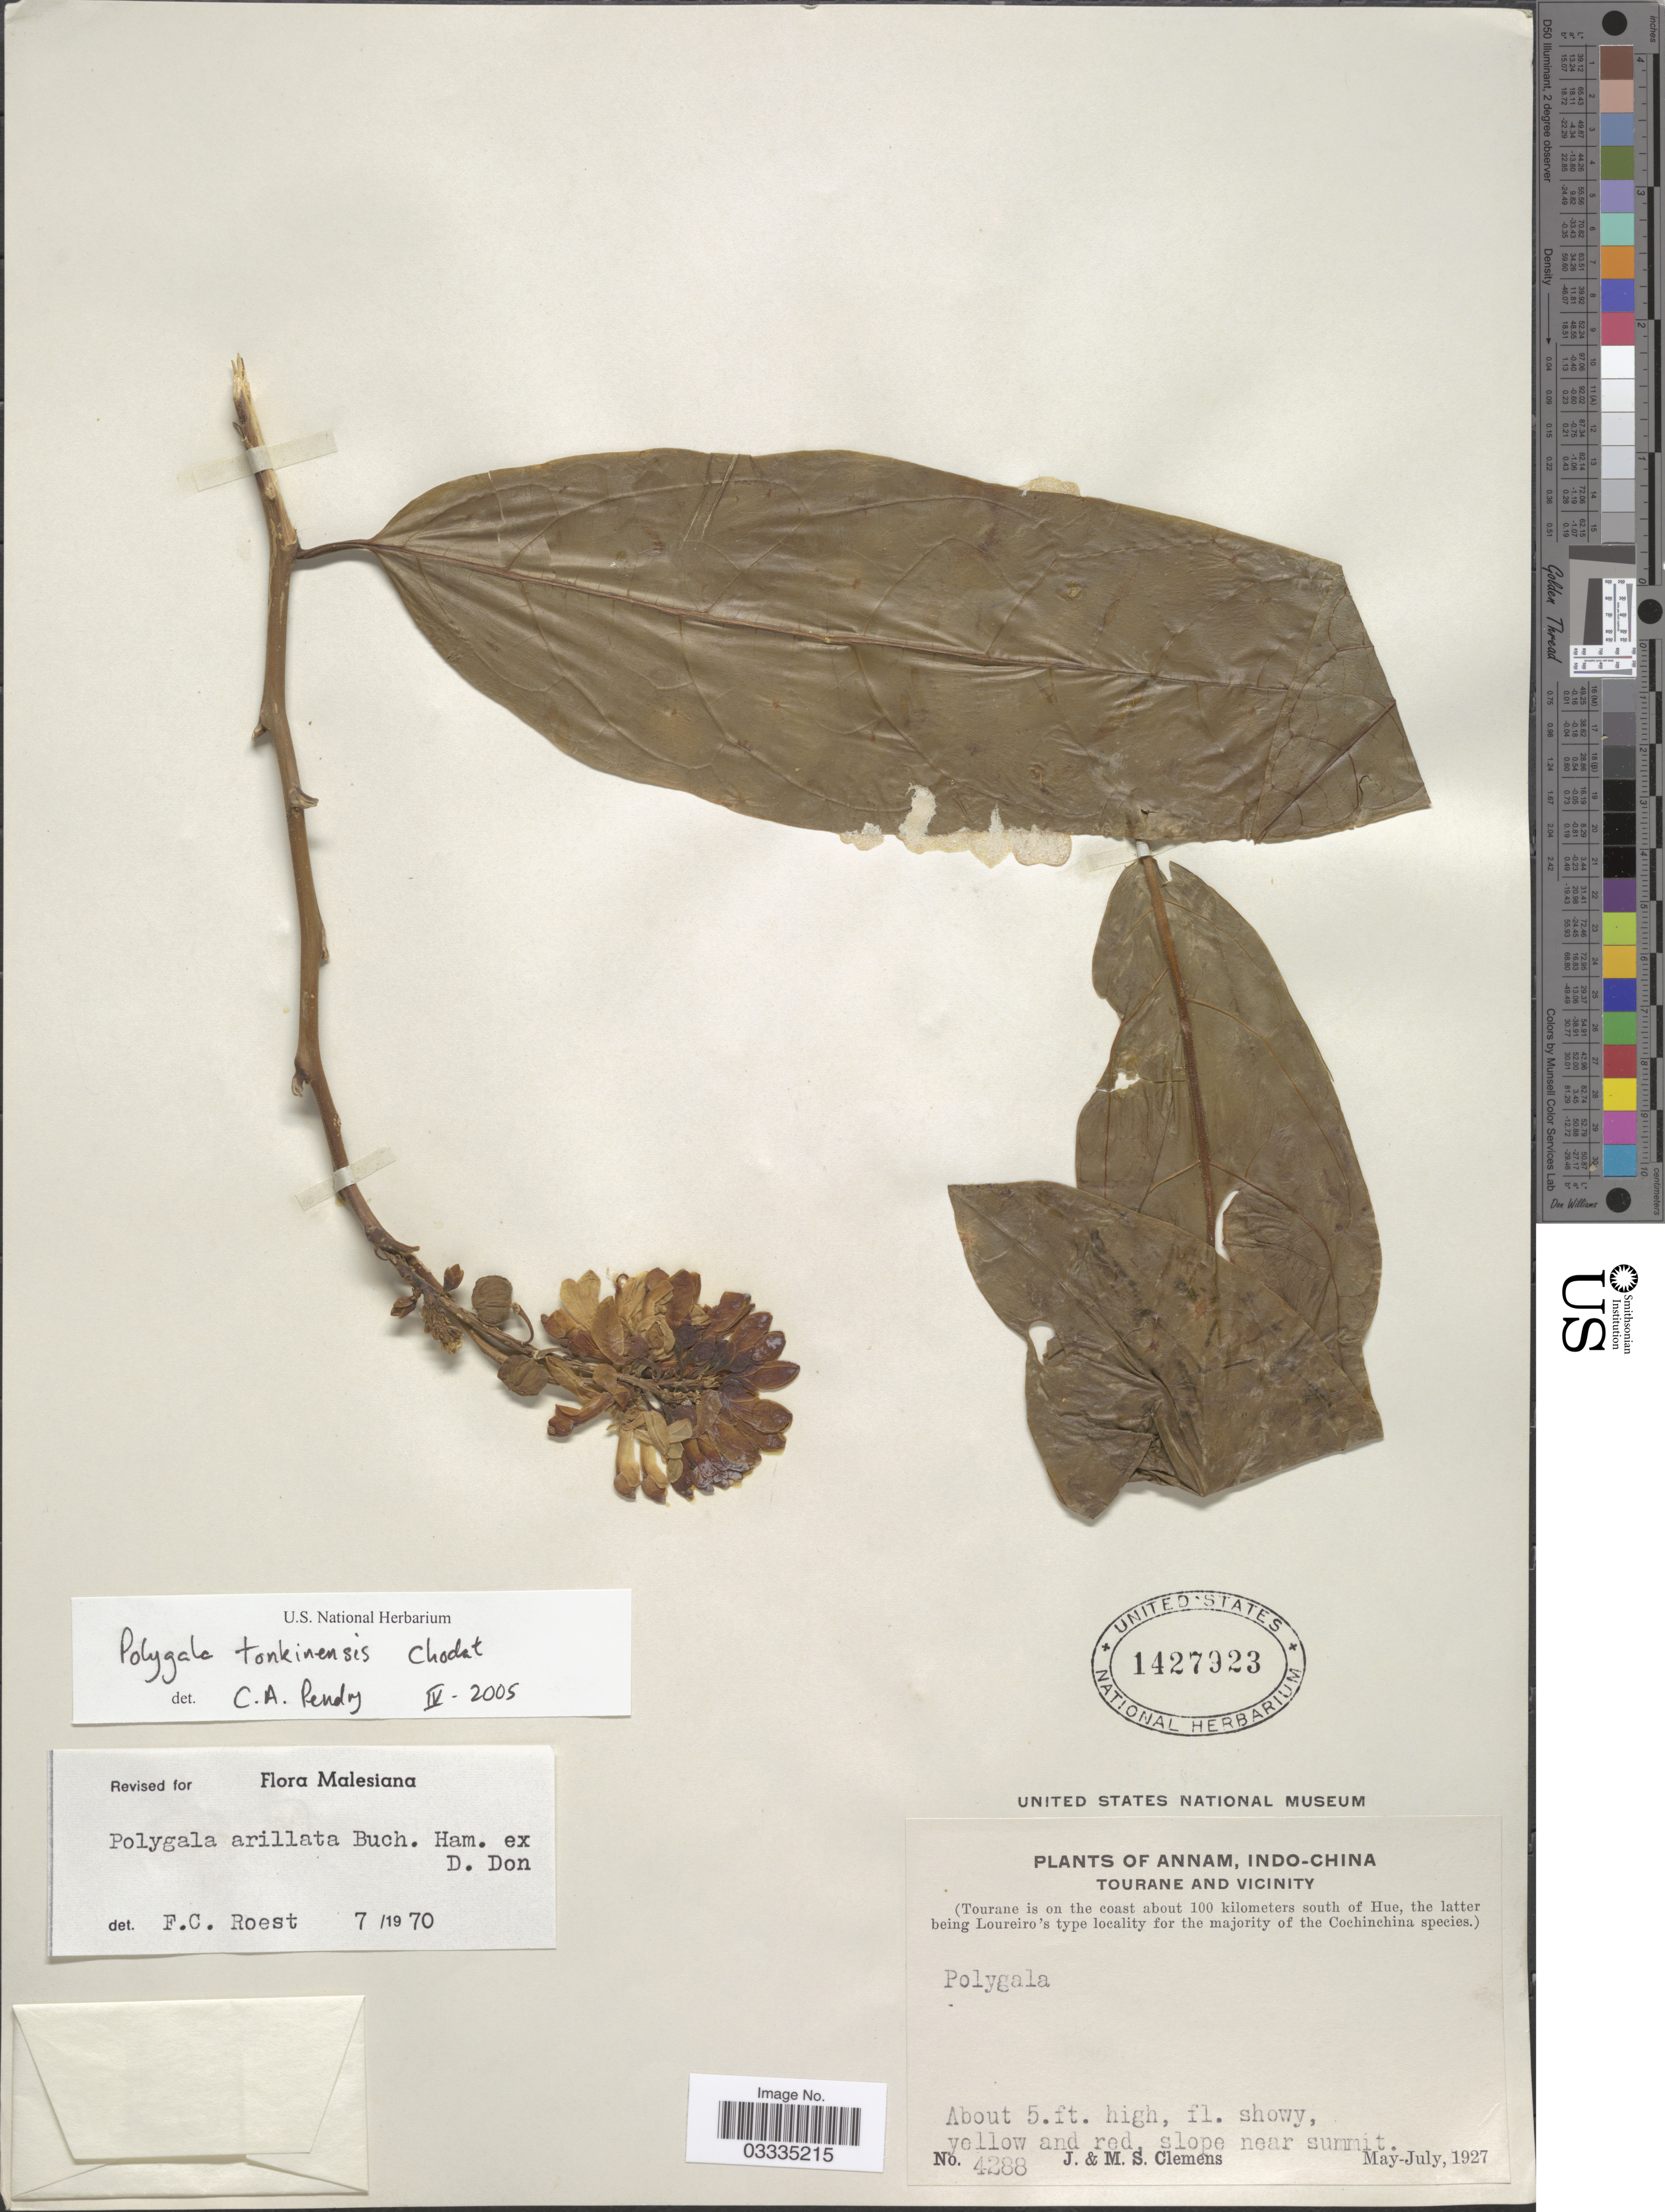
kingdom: Plantae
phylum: Tracheophyta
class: Magnoliopsida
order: Fabales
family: Polygalaceae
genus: Polygala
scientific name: Polygala tonkinensis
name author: Chodat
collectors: J. Clemens & M. S. Clemens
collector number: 4288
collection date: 1927-05/1927-07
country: Vietnam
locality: Annam, Indo-China. Tourane and vicinity. (Tourane is on the coast about 100 kilometers south of Hue). Yellow and red slope near summit.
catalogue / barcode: US 1427923